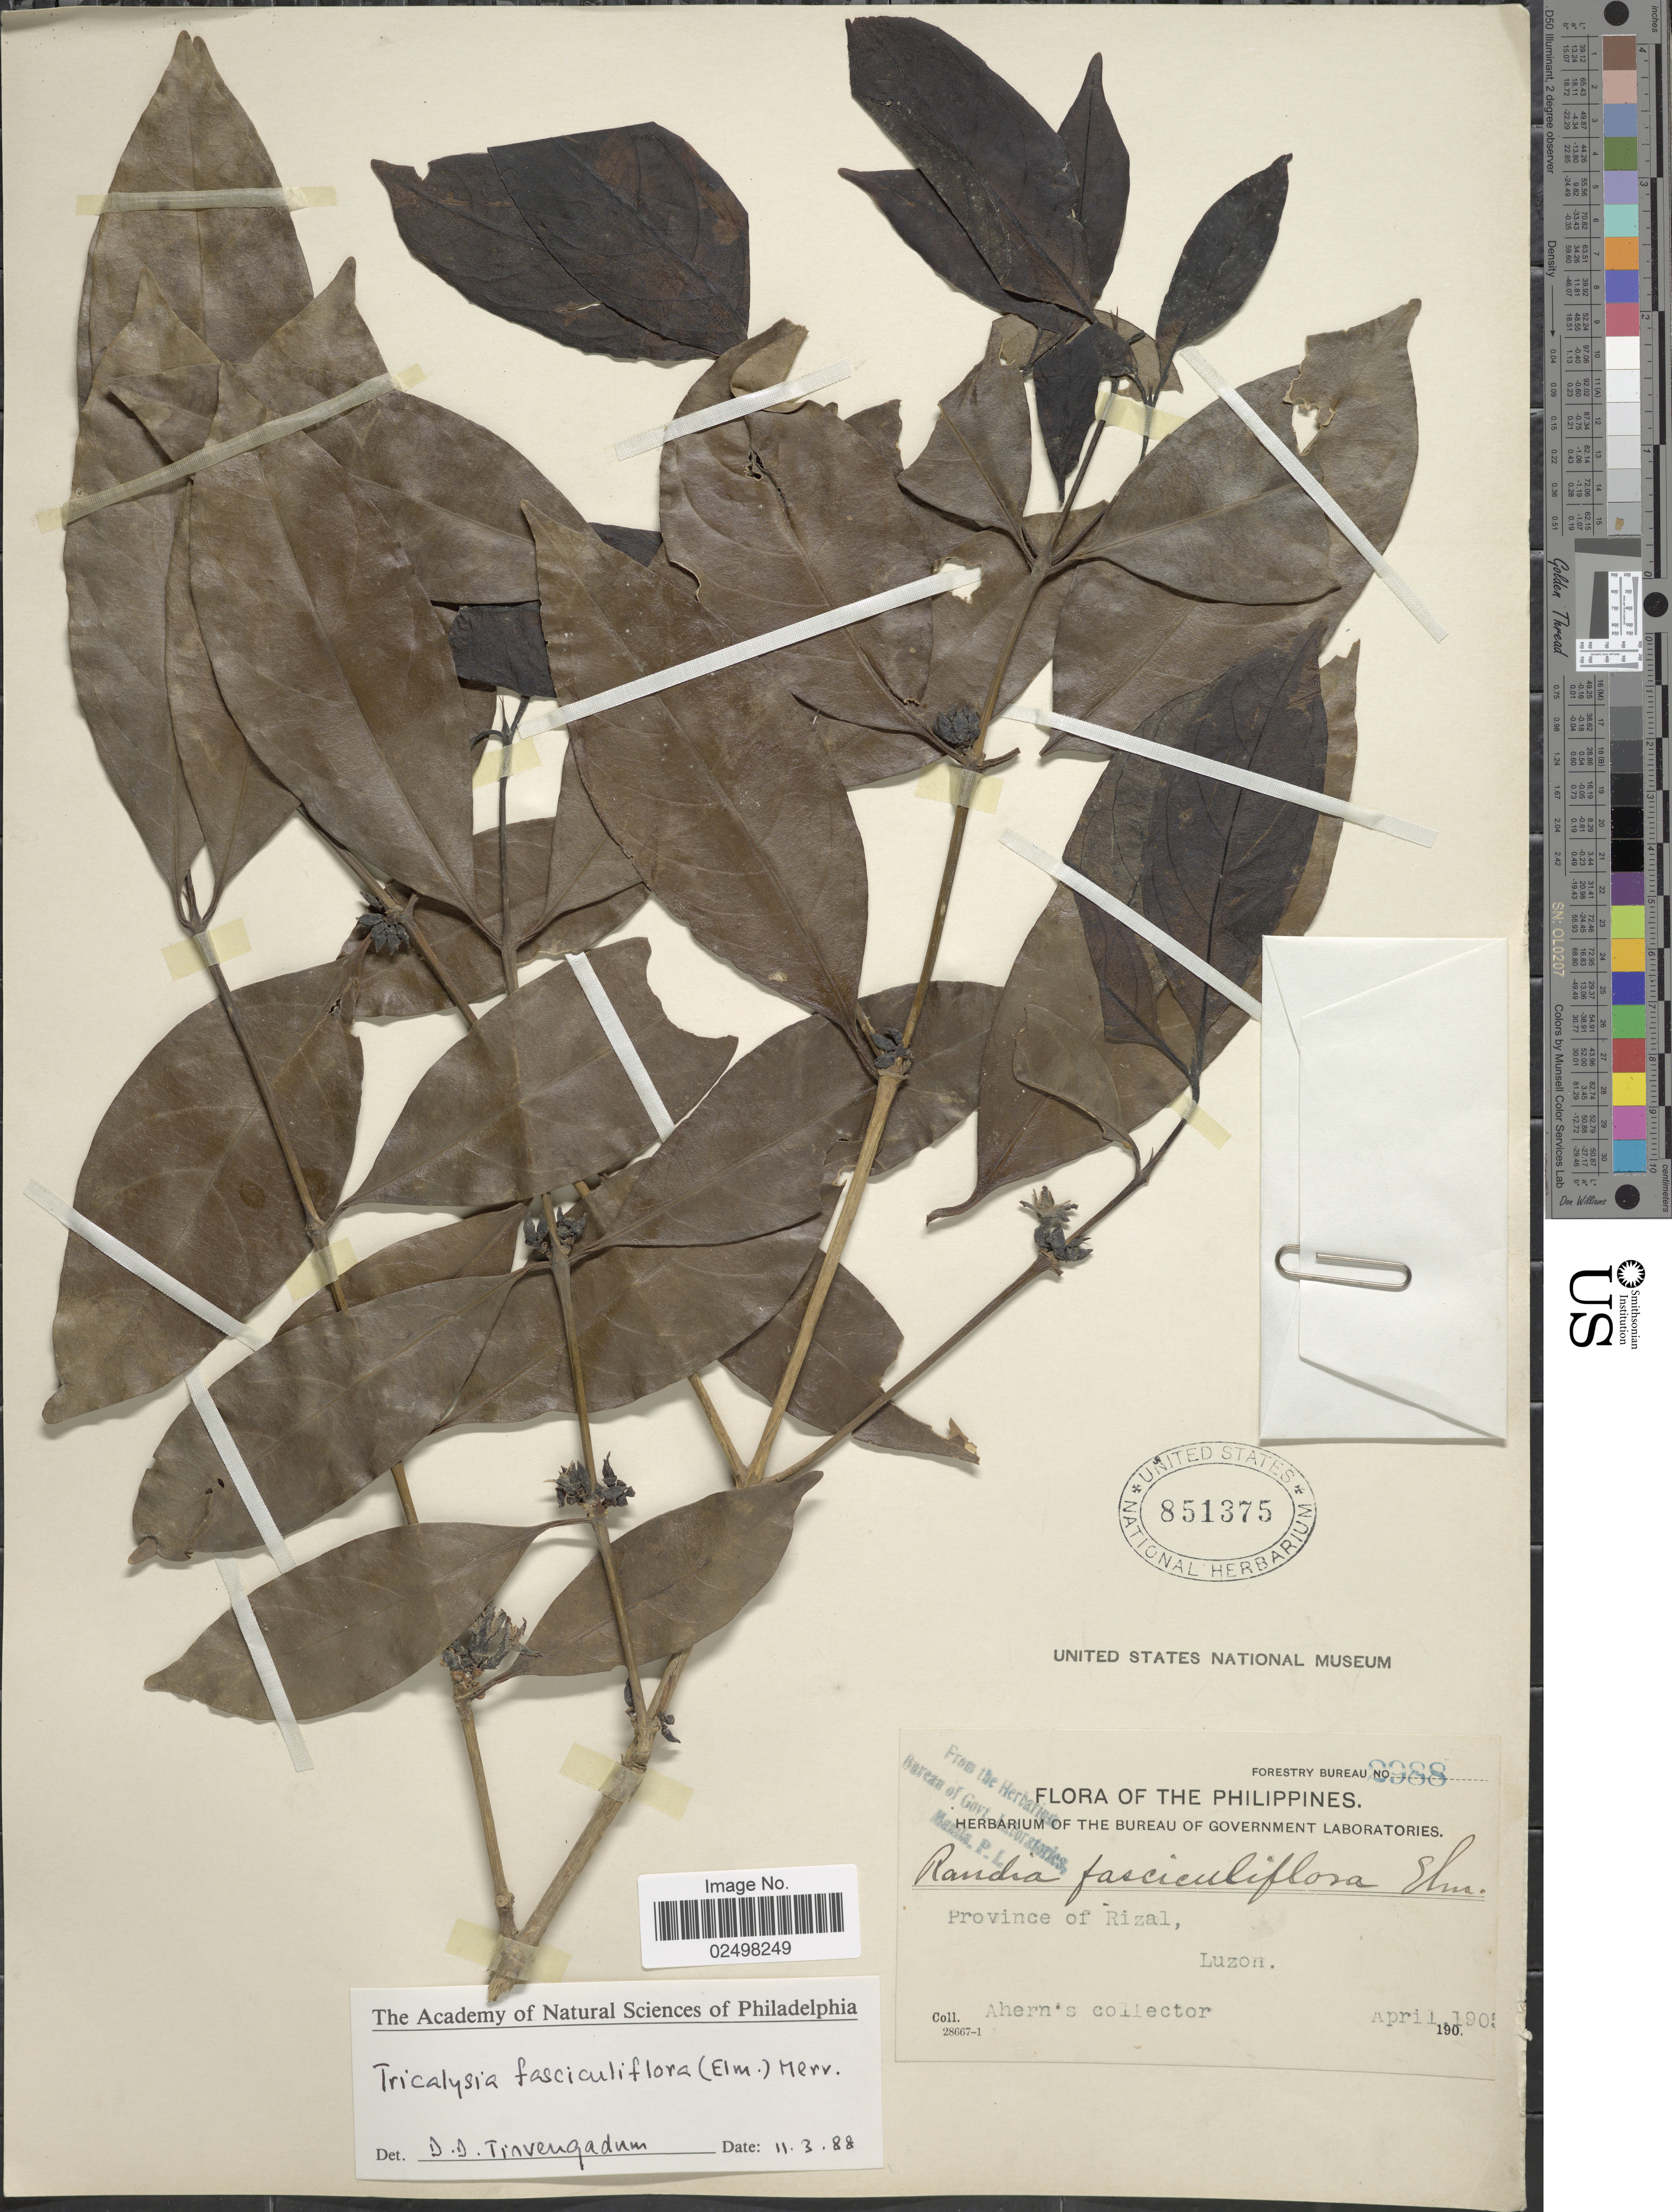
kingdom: Plantae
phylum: Tracheophyta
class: Magnoliopsida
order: Gentianales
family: Rubiaceae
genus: Tricalysia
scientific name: Tricalysia fasciculiflora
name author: (Elmer) Merr.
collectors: Ahern's collector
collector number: Forestry Bureau 2988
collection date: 1905-04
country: Philippines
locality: Province of Rizal, Luzon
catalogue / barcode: US 851375